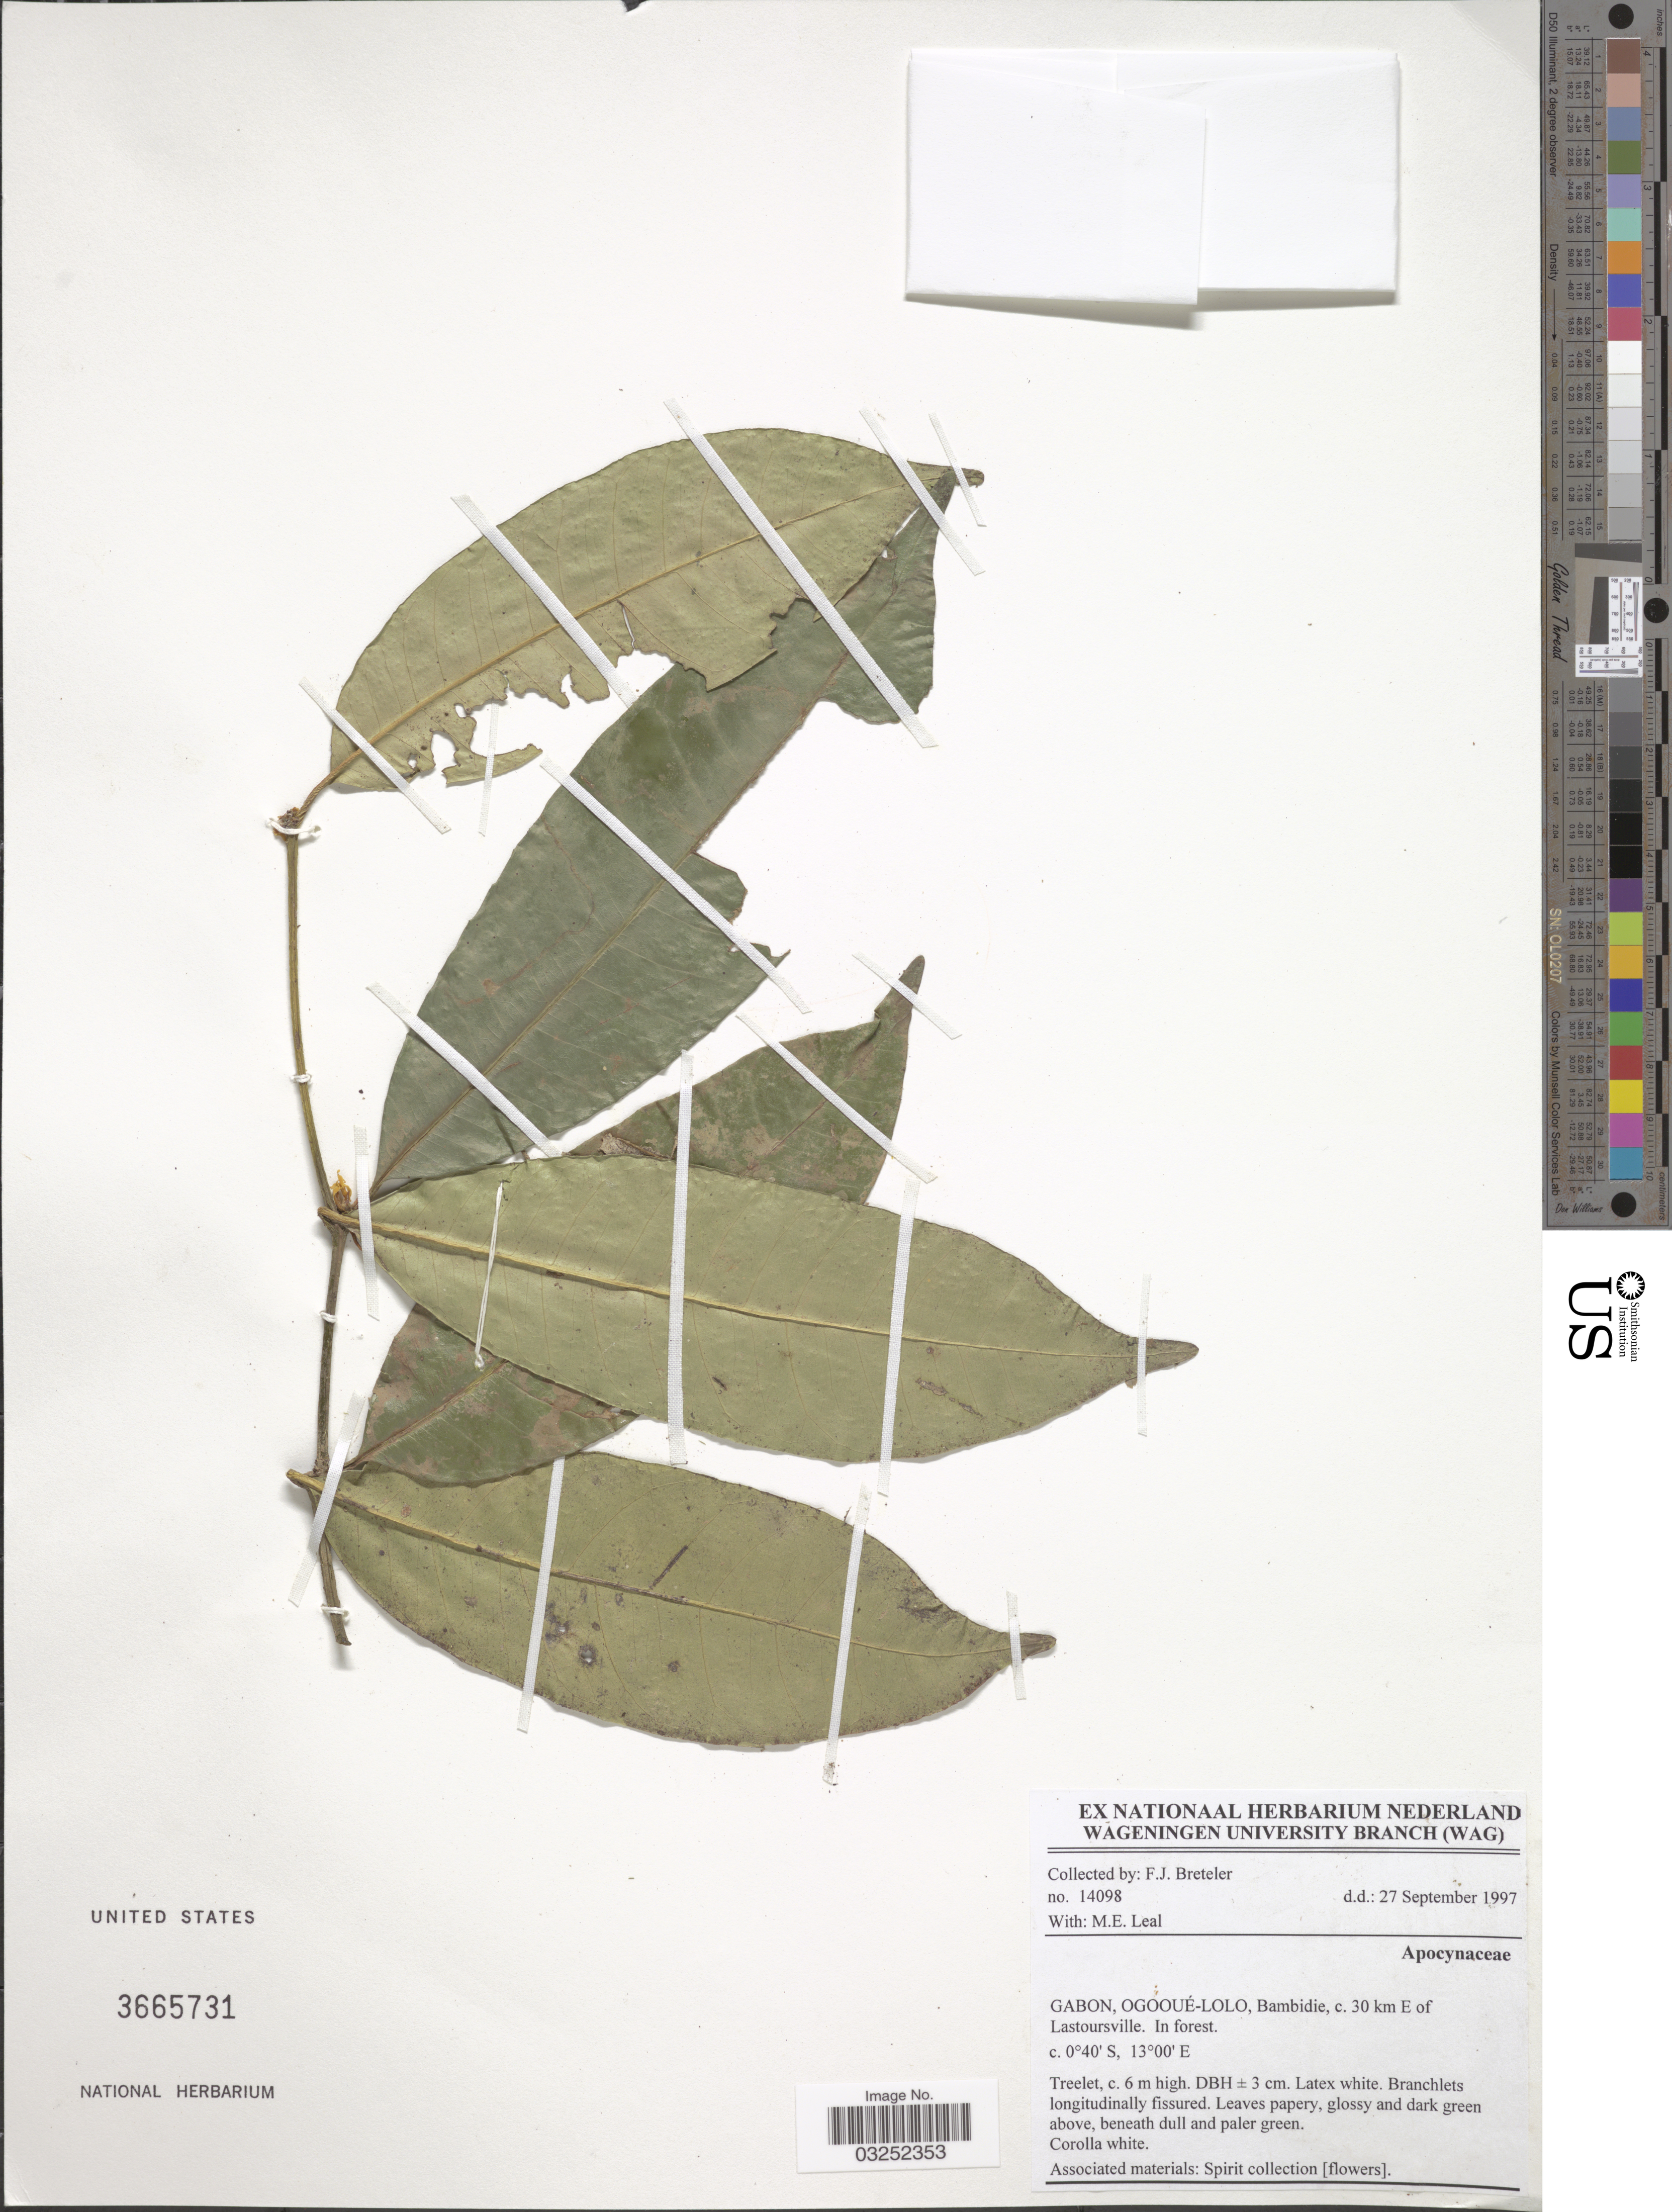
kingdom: Plantae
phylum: Tracheophyta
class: Magnoliopsida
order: Gentianales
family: Apocynaceae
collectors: F. J. Breteler & M. E. Leal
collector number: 14098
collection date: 1997-09-27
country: Gabon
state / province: Ogooue-Lolo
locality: Bambidie, c. 30 km E of Lastoursville.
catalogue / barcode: US 3665731